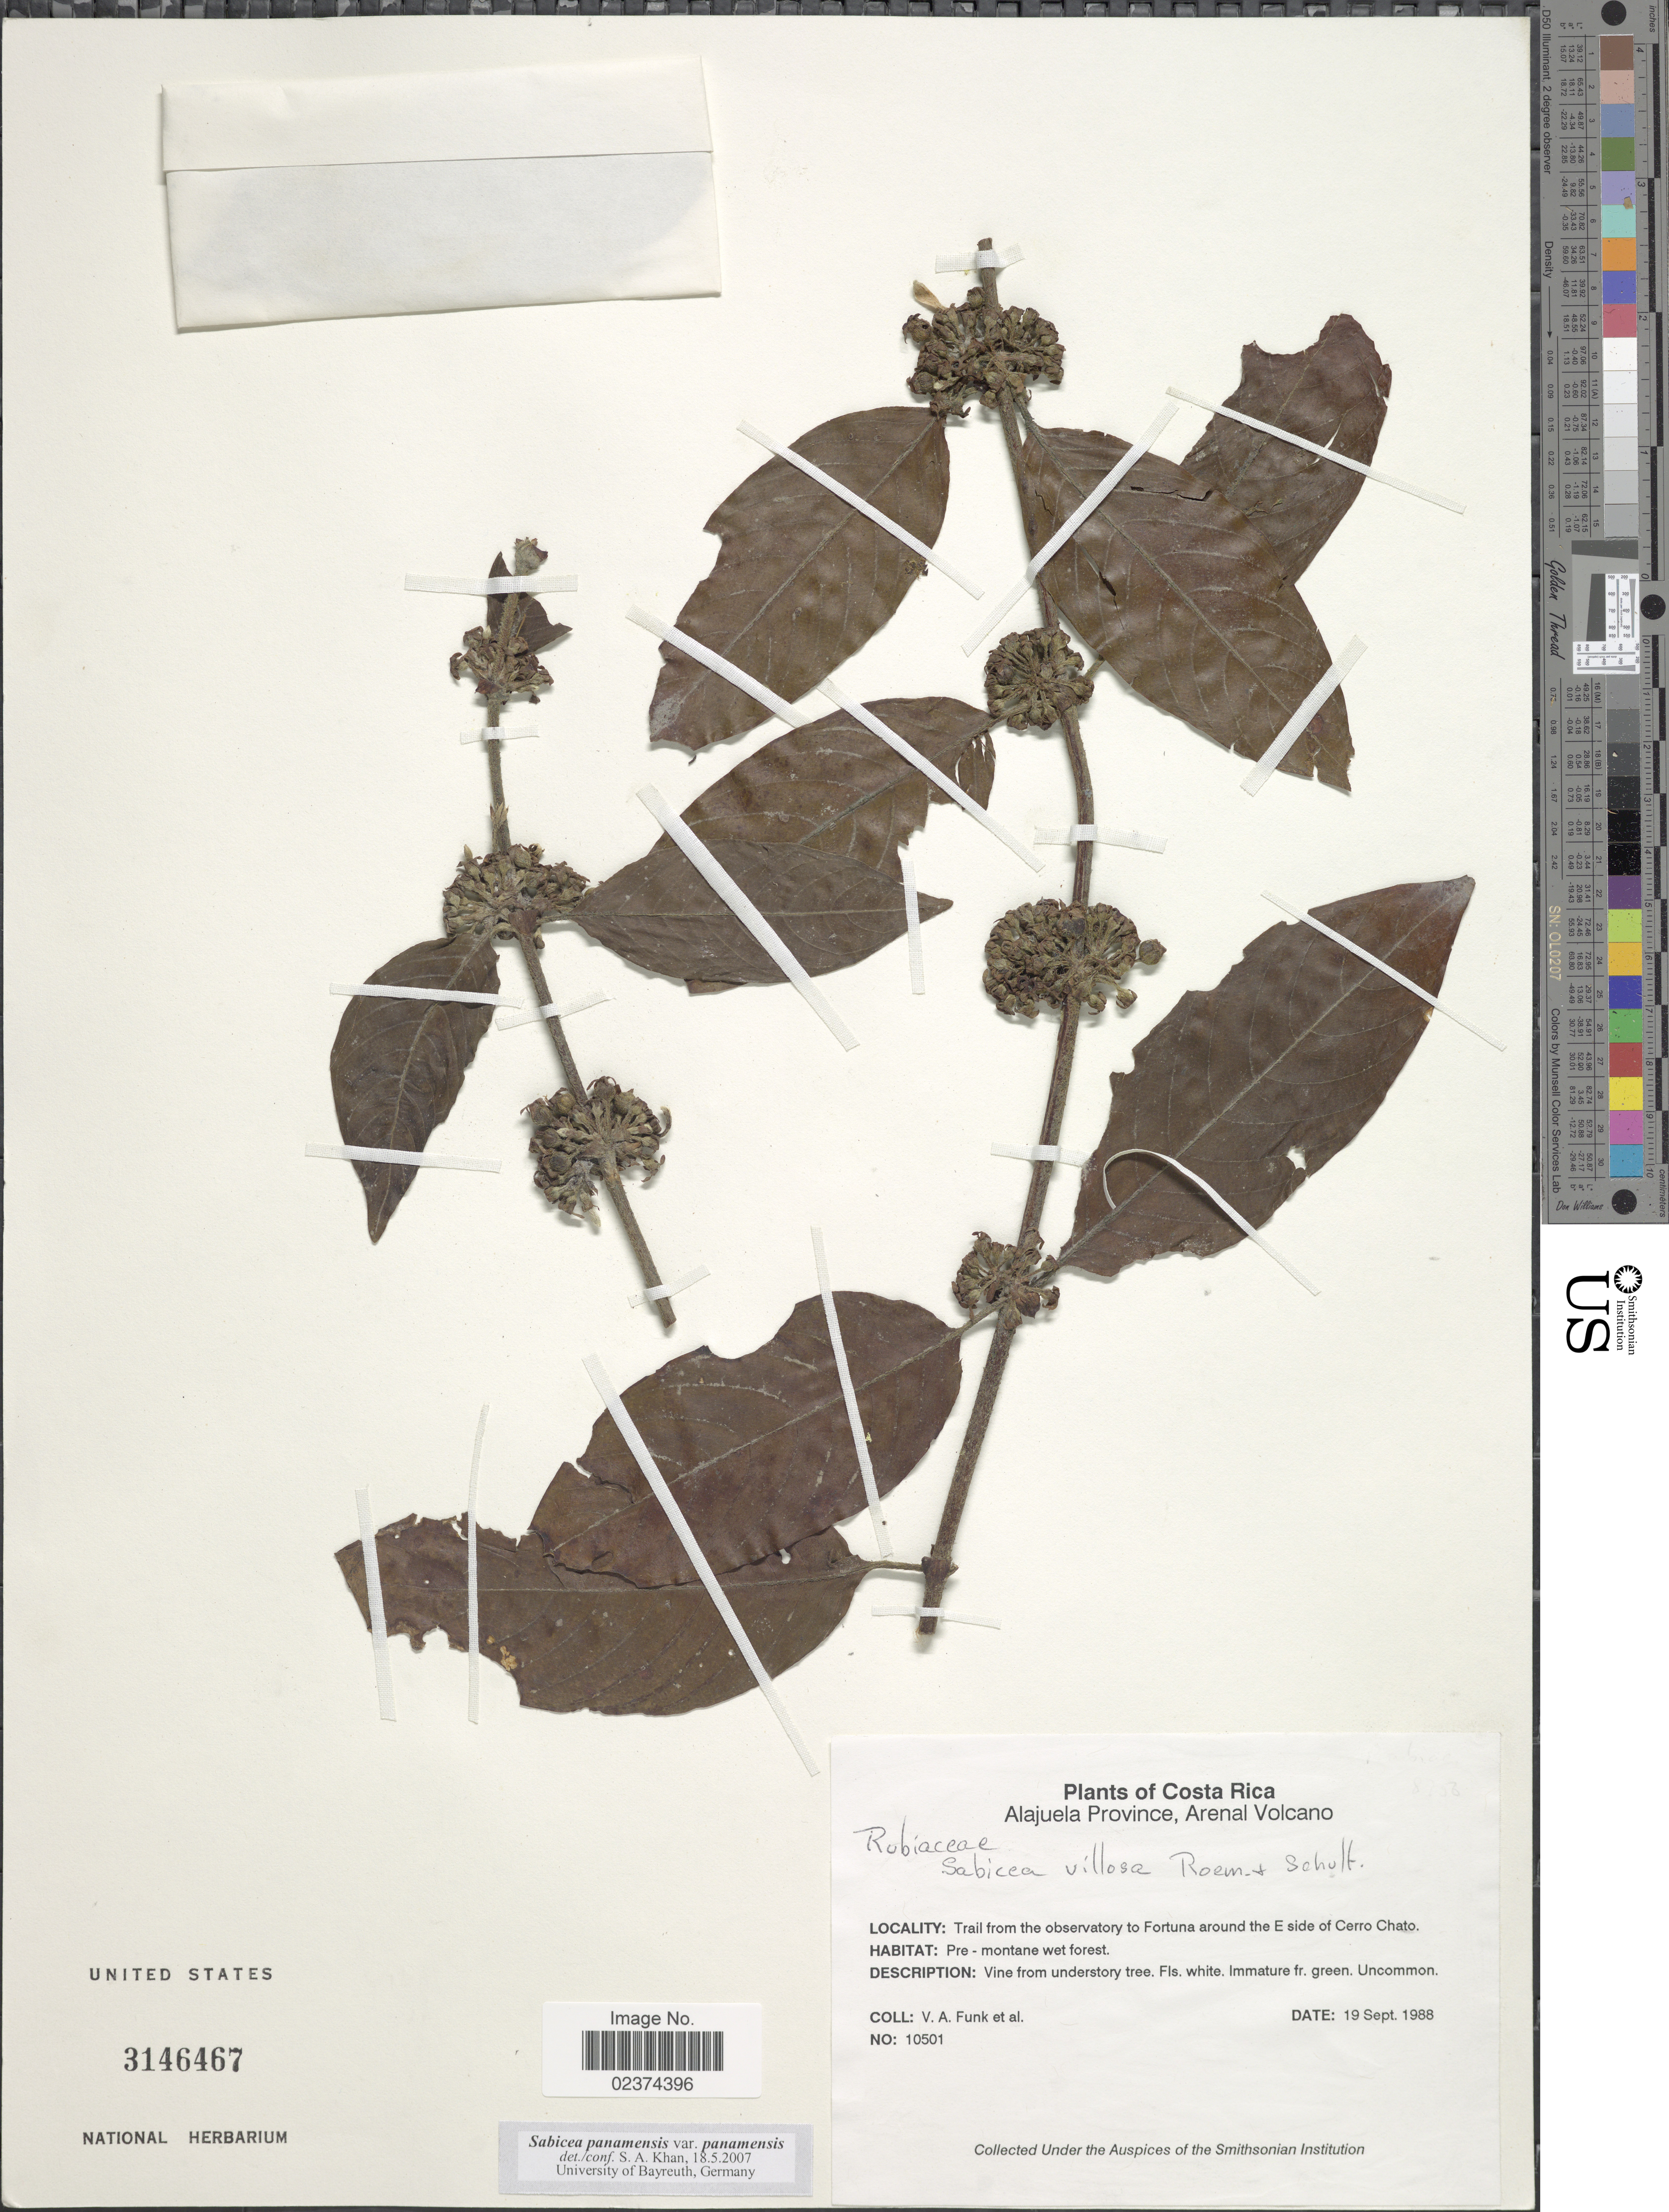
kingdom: Plantae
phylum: Tracheophyta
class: Magnoliopsida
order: Gentianales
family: Rubiaceae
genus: Sabicea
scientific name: Sabicea panamensis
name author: Wernham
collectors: V. Funk & et al.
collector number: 10501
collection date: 1988-09-19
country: Costa Rica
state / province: Alajuela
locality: Arenal Volcano, Trail from the observatory to Fortuna around the E side of Cerro Chato, Pre-montane forest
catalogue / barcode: US 3146467